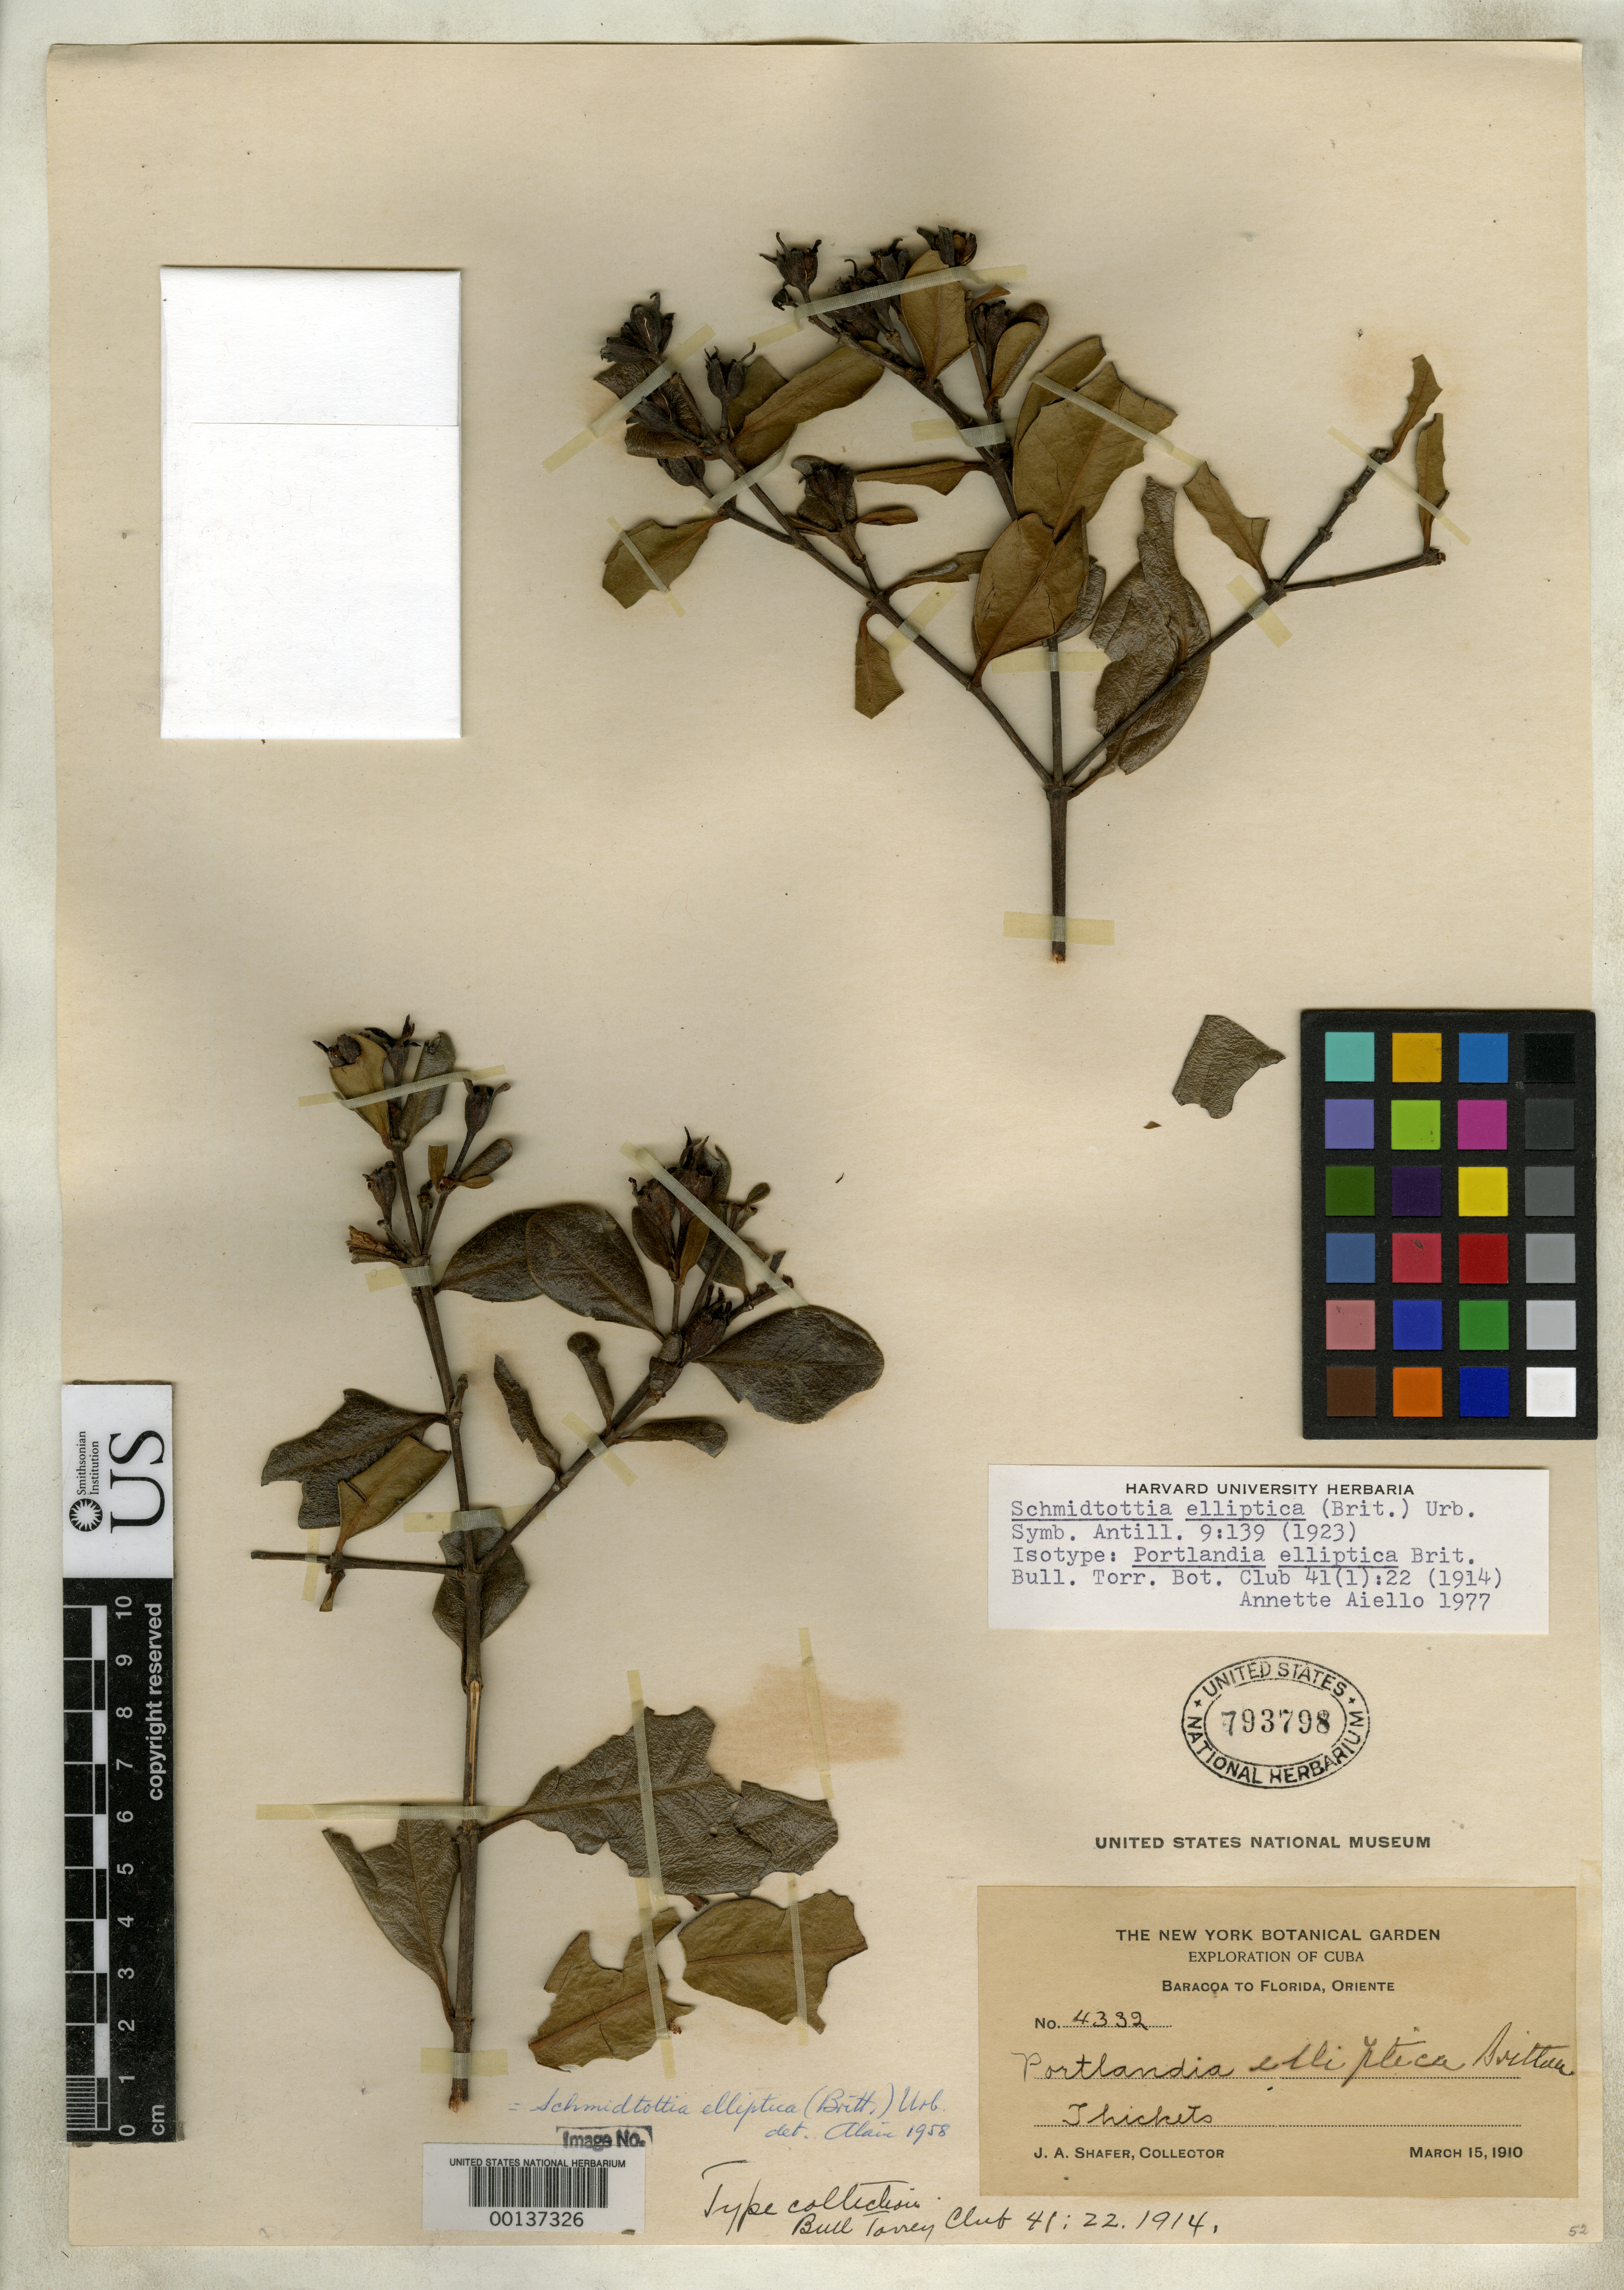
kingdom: Plantae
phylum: Tracheophyta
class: Magnoliopsida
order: Gentianales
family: Rubiaceae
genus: Portlandia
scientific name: Portlandia elliptica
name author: Britton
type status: Isotype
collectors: J. A. Shafer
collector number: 4332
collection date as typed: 15 Mar 1910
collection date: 1910-03-15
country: Cuba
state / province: Oriente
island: Greater Antilles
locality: Between Baracoa and Florida.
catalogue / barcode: US 793798